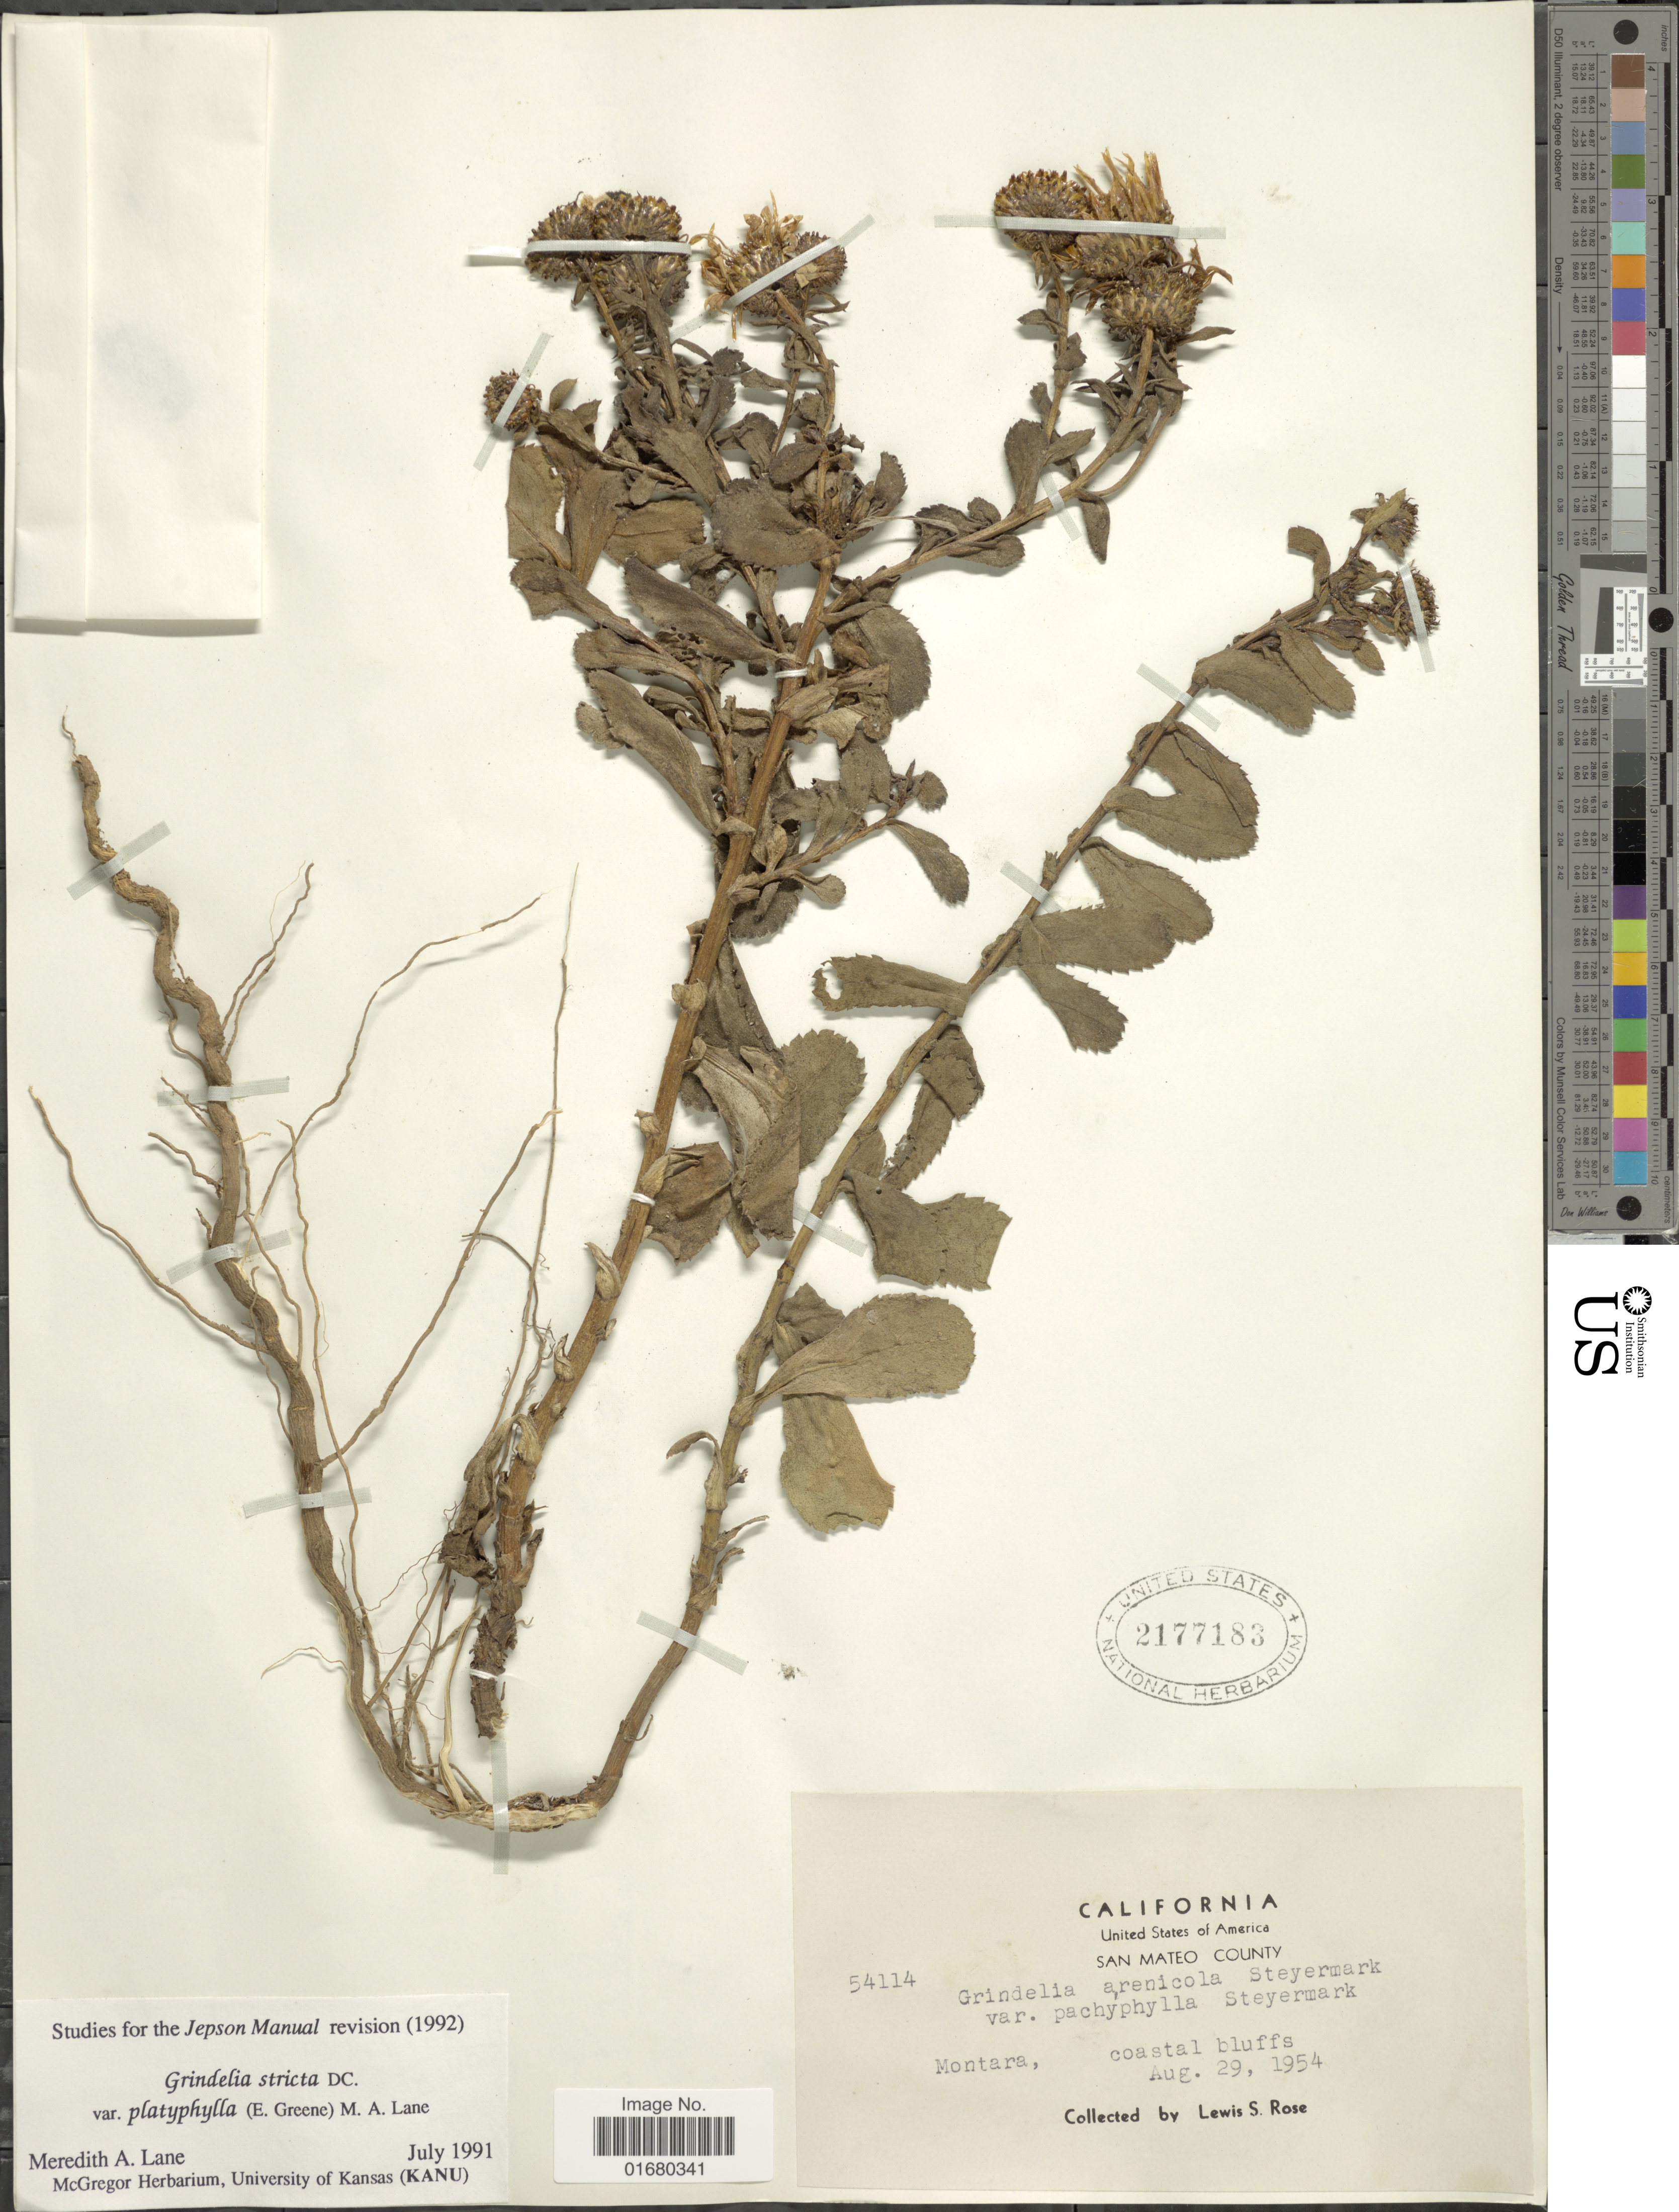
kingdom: Plantae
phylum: Tracheophyta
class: Magnoliopsida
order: Asterales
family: Asteraceae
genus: Grindelia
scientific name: Grindelia stricta var. platyphylla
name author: (Greene) M.A. Lane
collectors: L. S. Rose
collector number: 54114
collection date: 1954-08-26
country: United States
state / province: California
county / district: San Mateo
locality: San Mateo County, Montara, coastal bluffs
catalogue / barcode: US 2177183